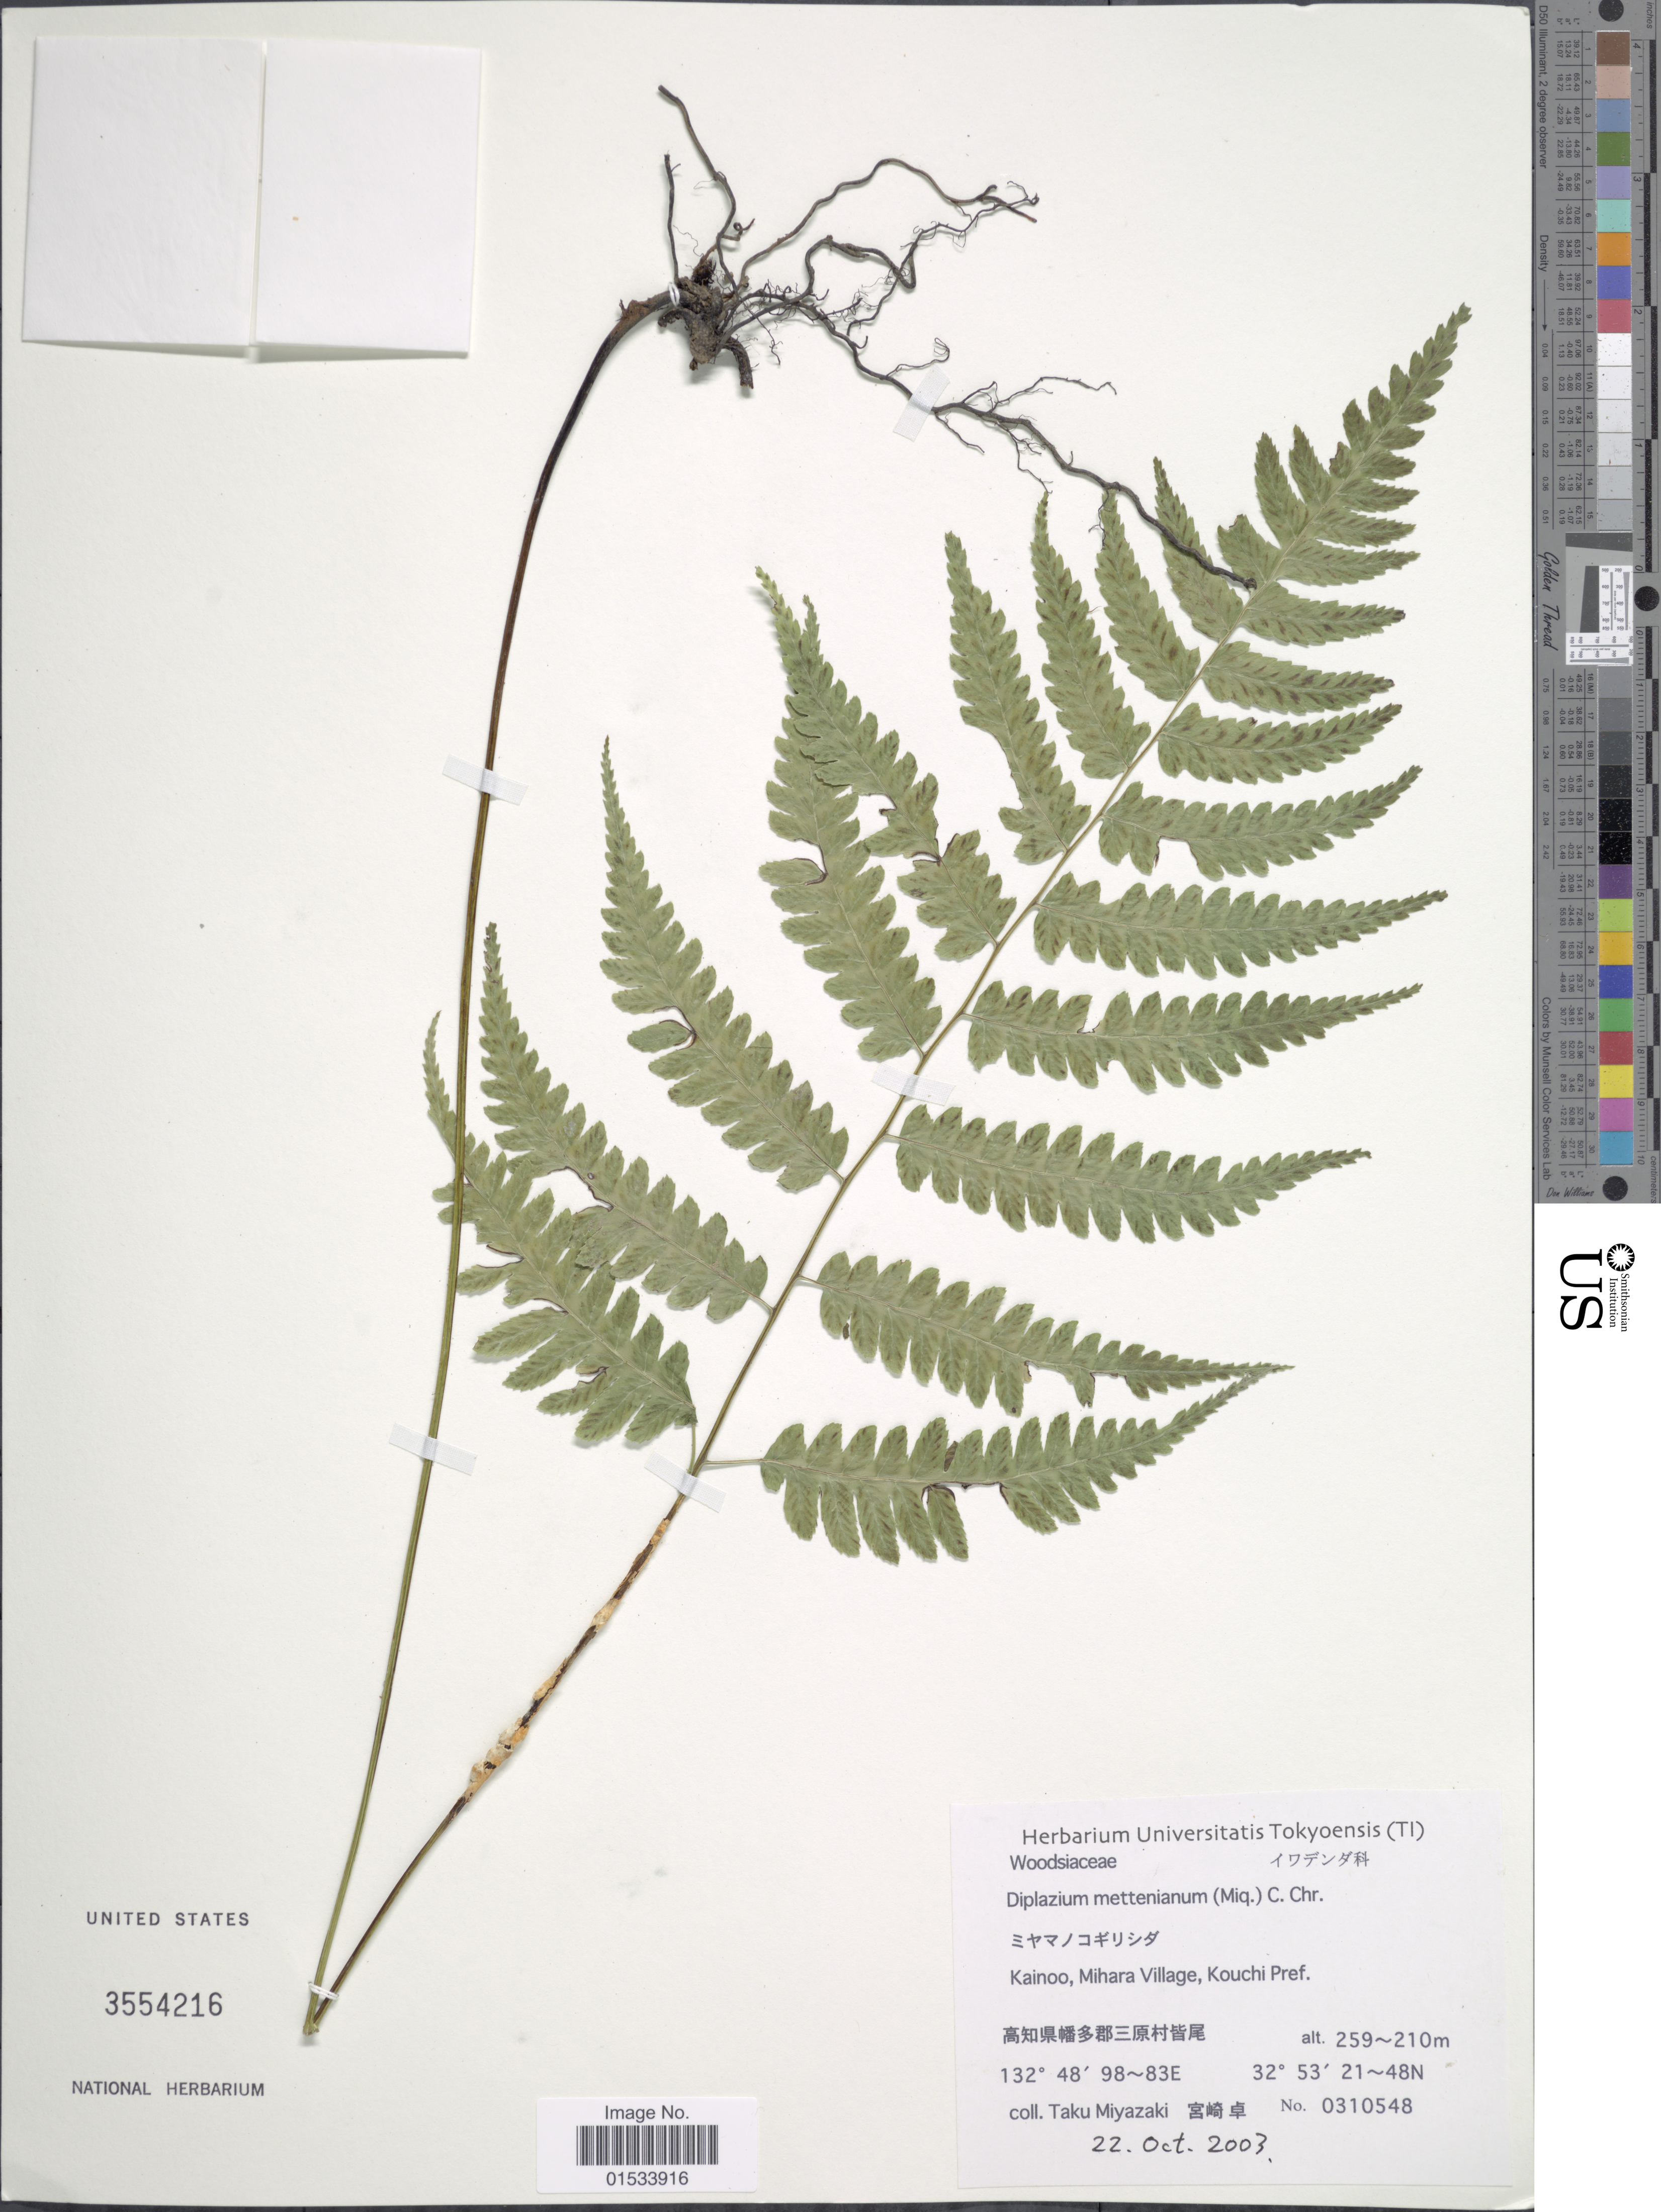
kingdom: Plantae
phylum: Tracheophyta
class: Polypodiopsida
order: Polypodiales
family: Athyriaceae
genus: Diplazium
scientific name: Diplazium mettenianum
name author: (Miq.) C. Chr.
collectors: T. Miyazaki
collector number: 0310548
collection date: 2003-10-22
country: Japan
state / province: Koti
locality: Kainoo, Mihara Village, Kouchi Pref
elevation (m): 210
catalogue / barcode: US 3554216